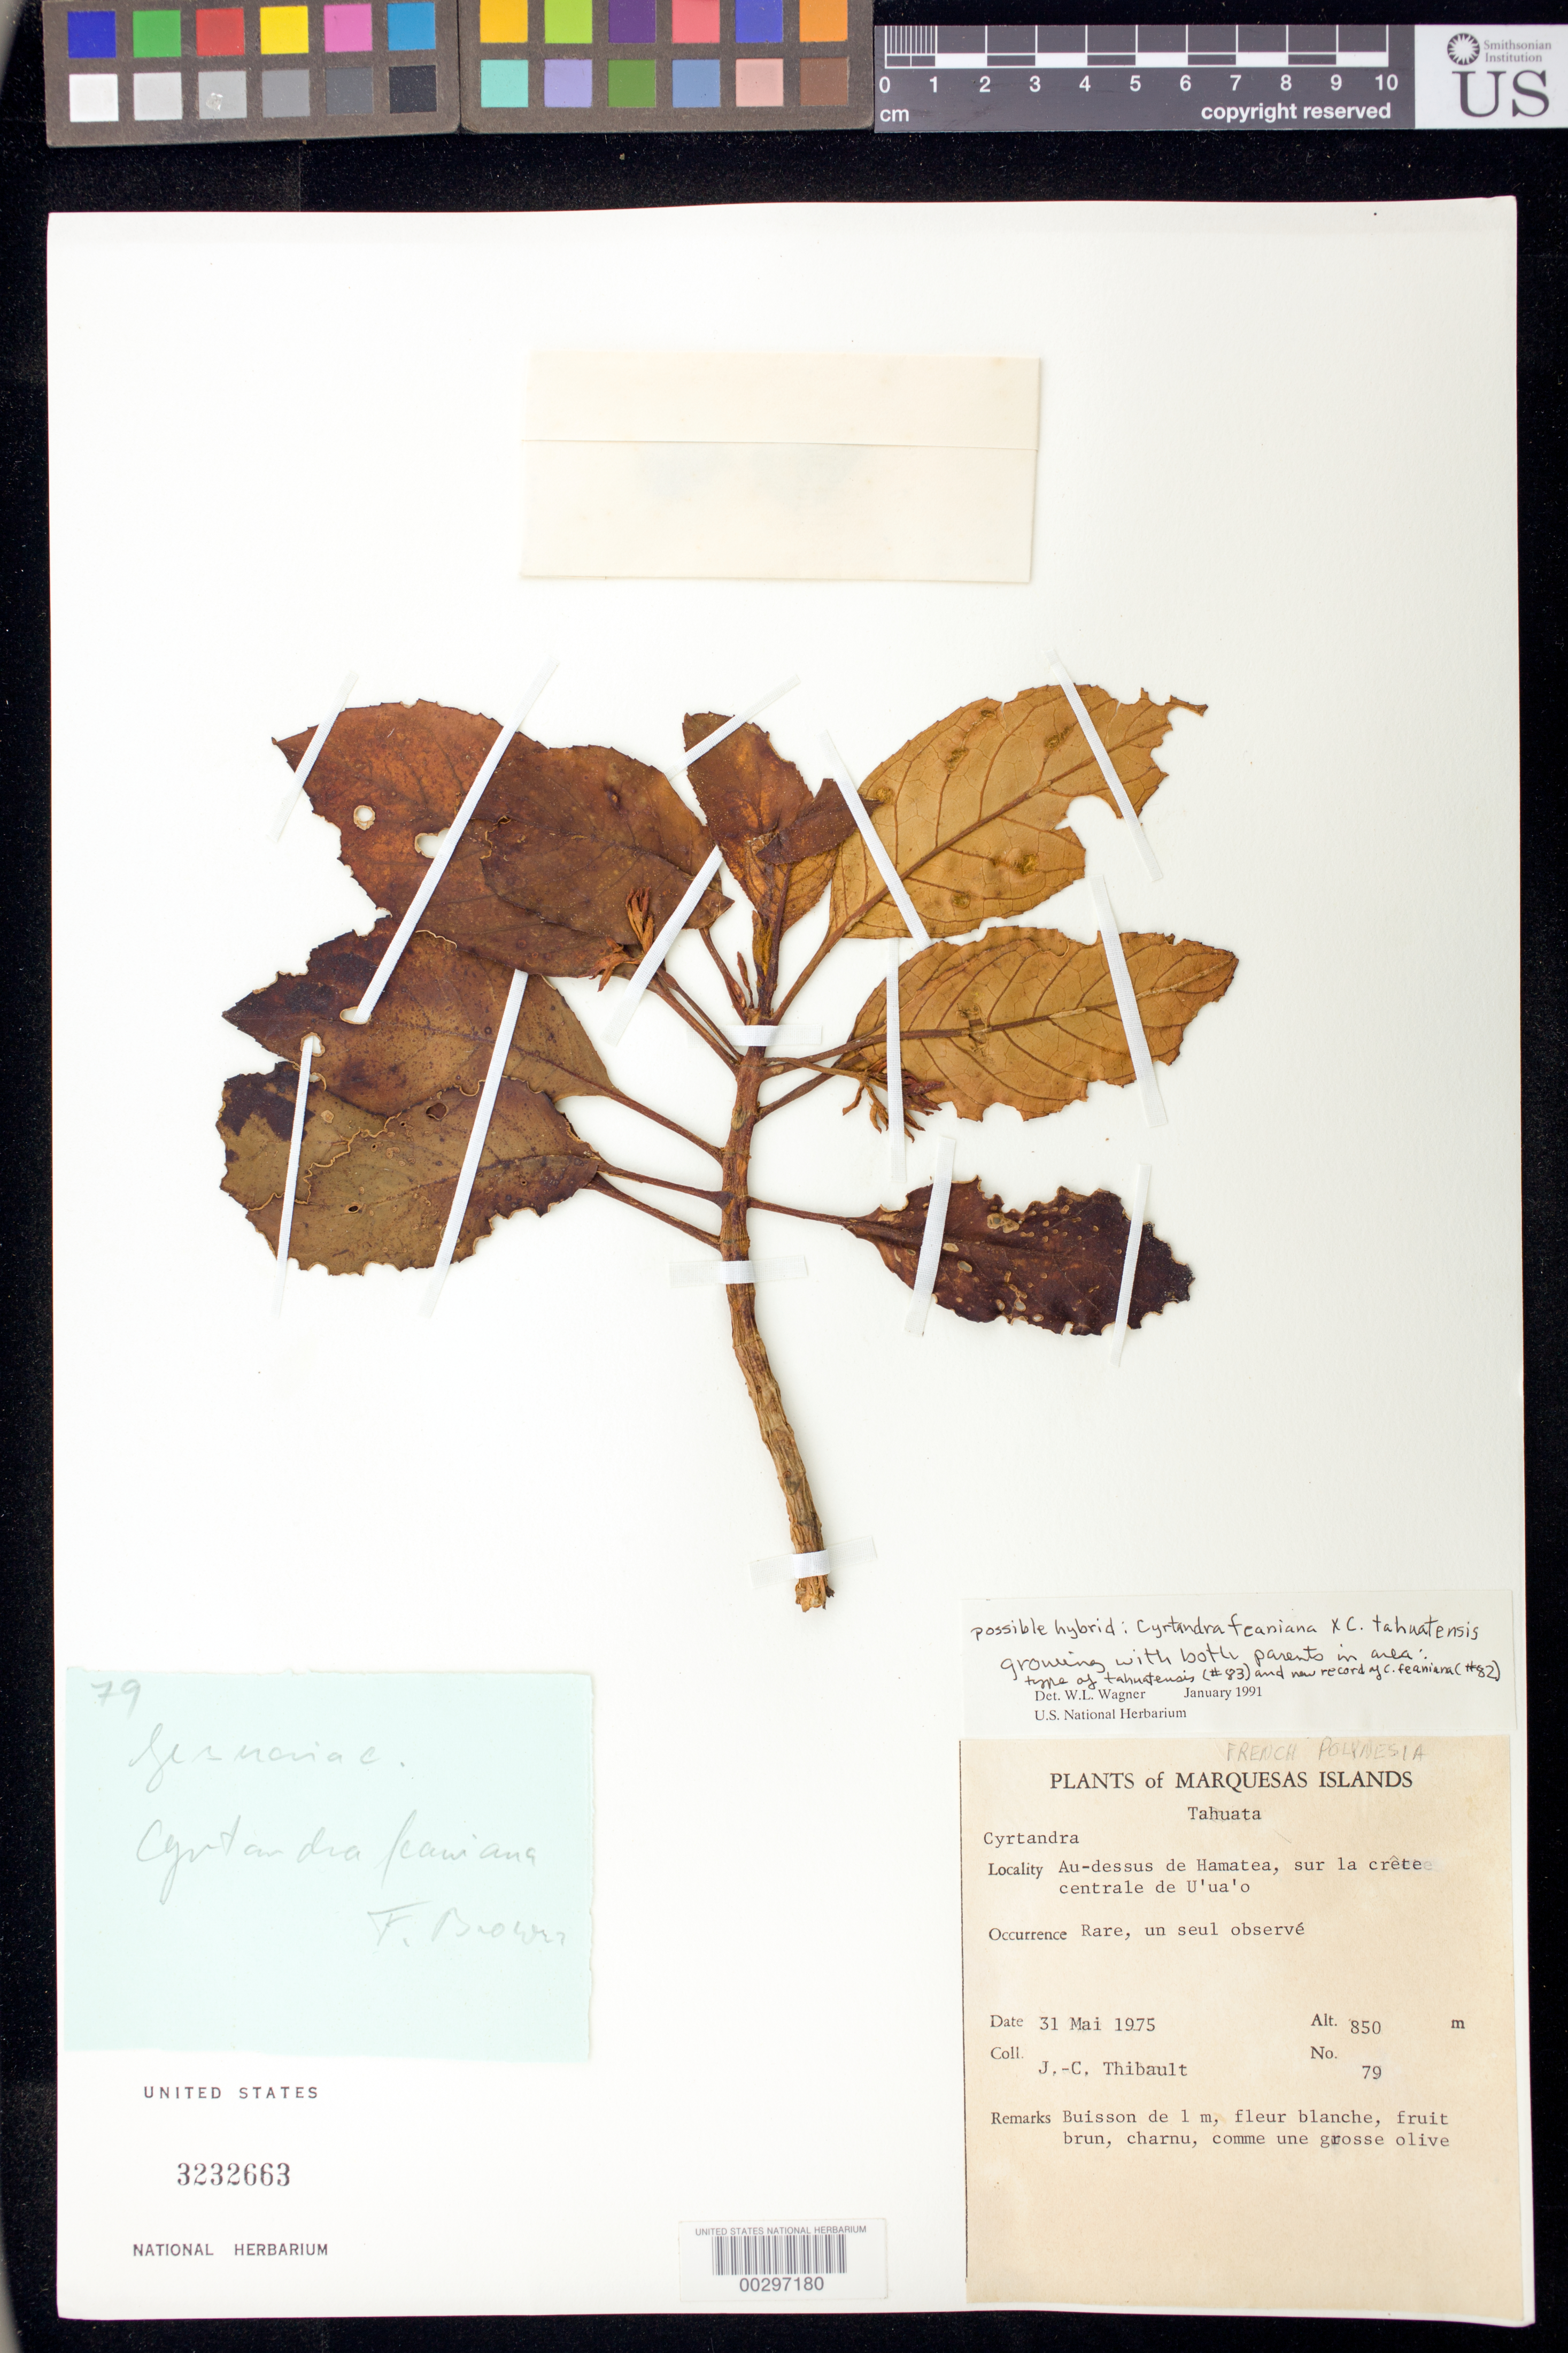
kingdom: Plantae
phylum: Tracheophyta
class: Magnoliopsida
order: Lamiales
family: Gesneriaceae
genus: Cyrtandra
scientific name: Cyrtandra feaniana x C. tahuatensis Fosberg & Sachet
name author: F. Br.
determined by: Wagner, W. L., (BOT), Smithsonian Institution - National Museum of Natural History (UNITED STATES)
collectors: J. Thibault de Chanvalon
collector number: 79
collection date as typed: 31 May 1975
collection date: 1975-05-31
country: French Polynesia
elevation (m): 850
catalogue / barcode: US 3232663